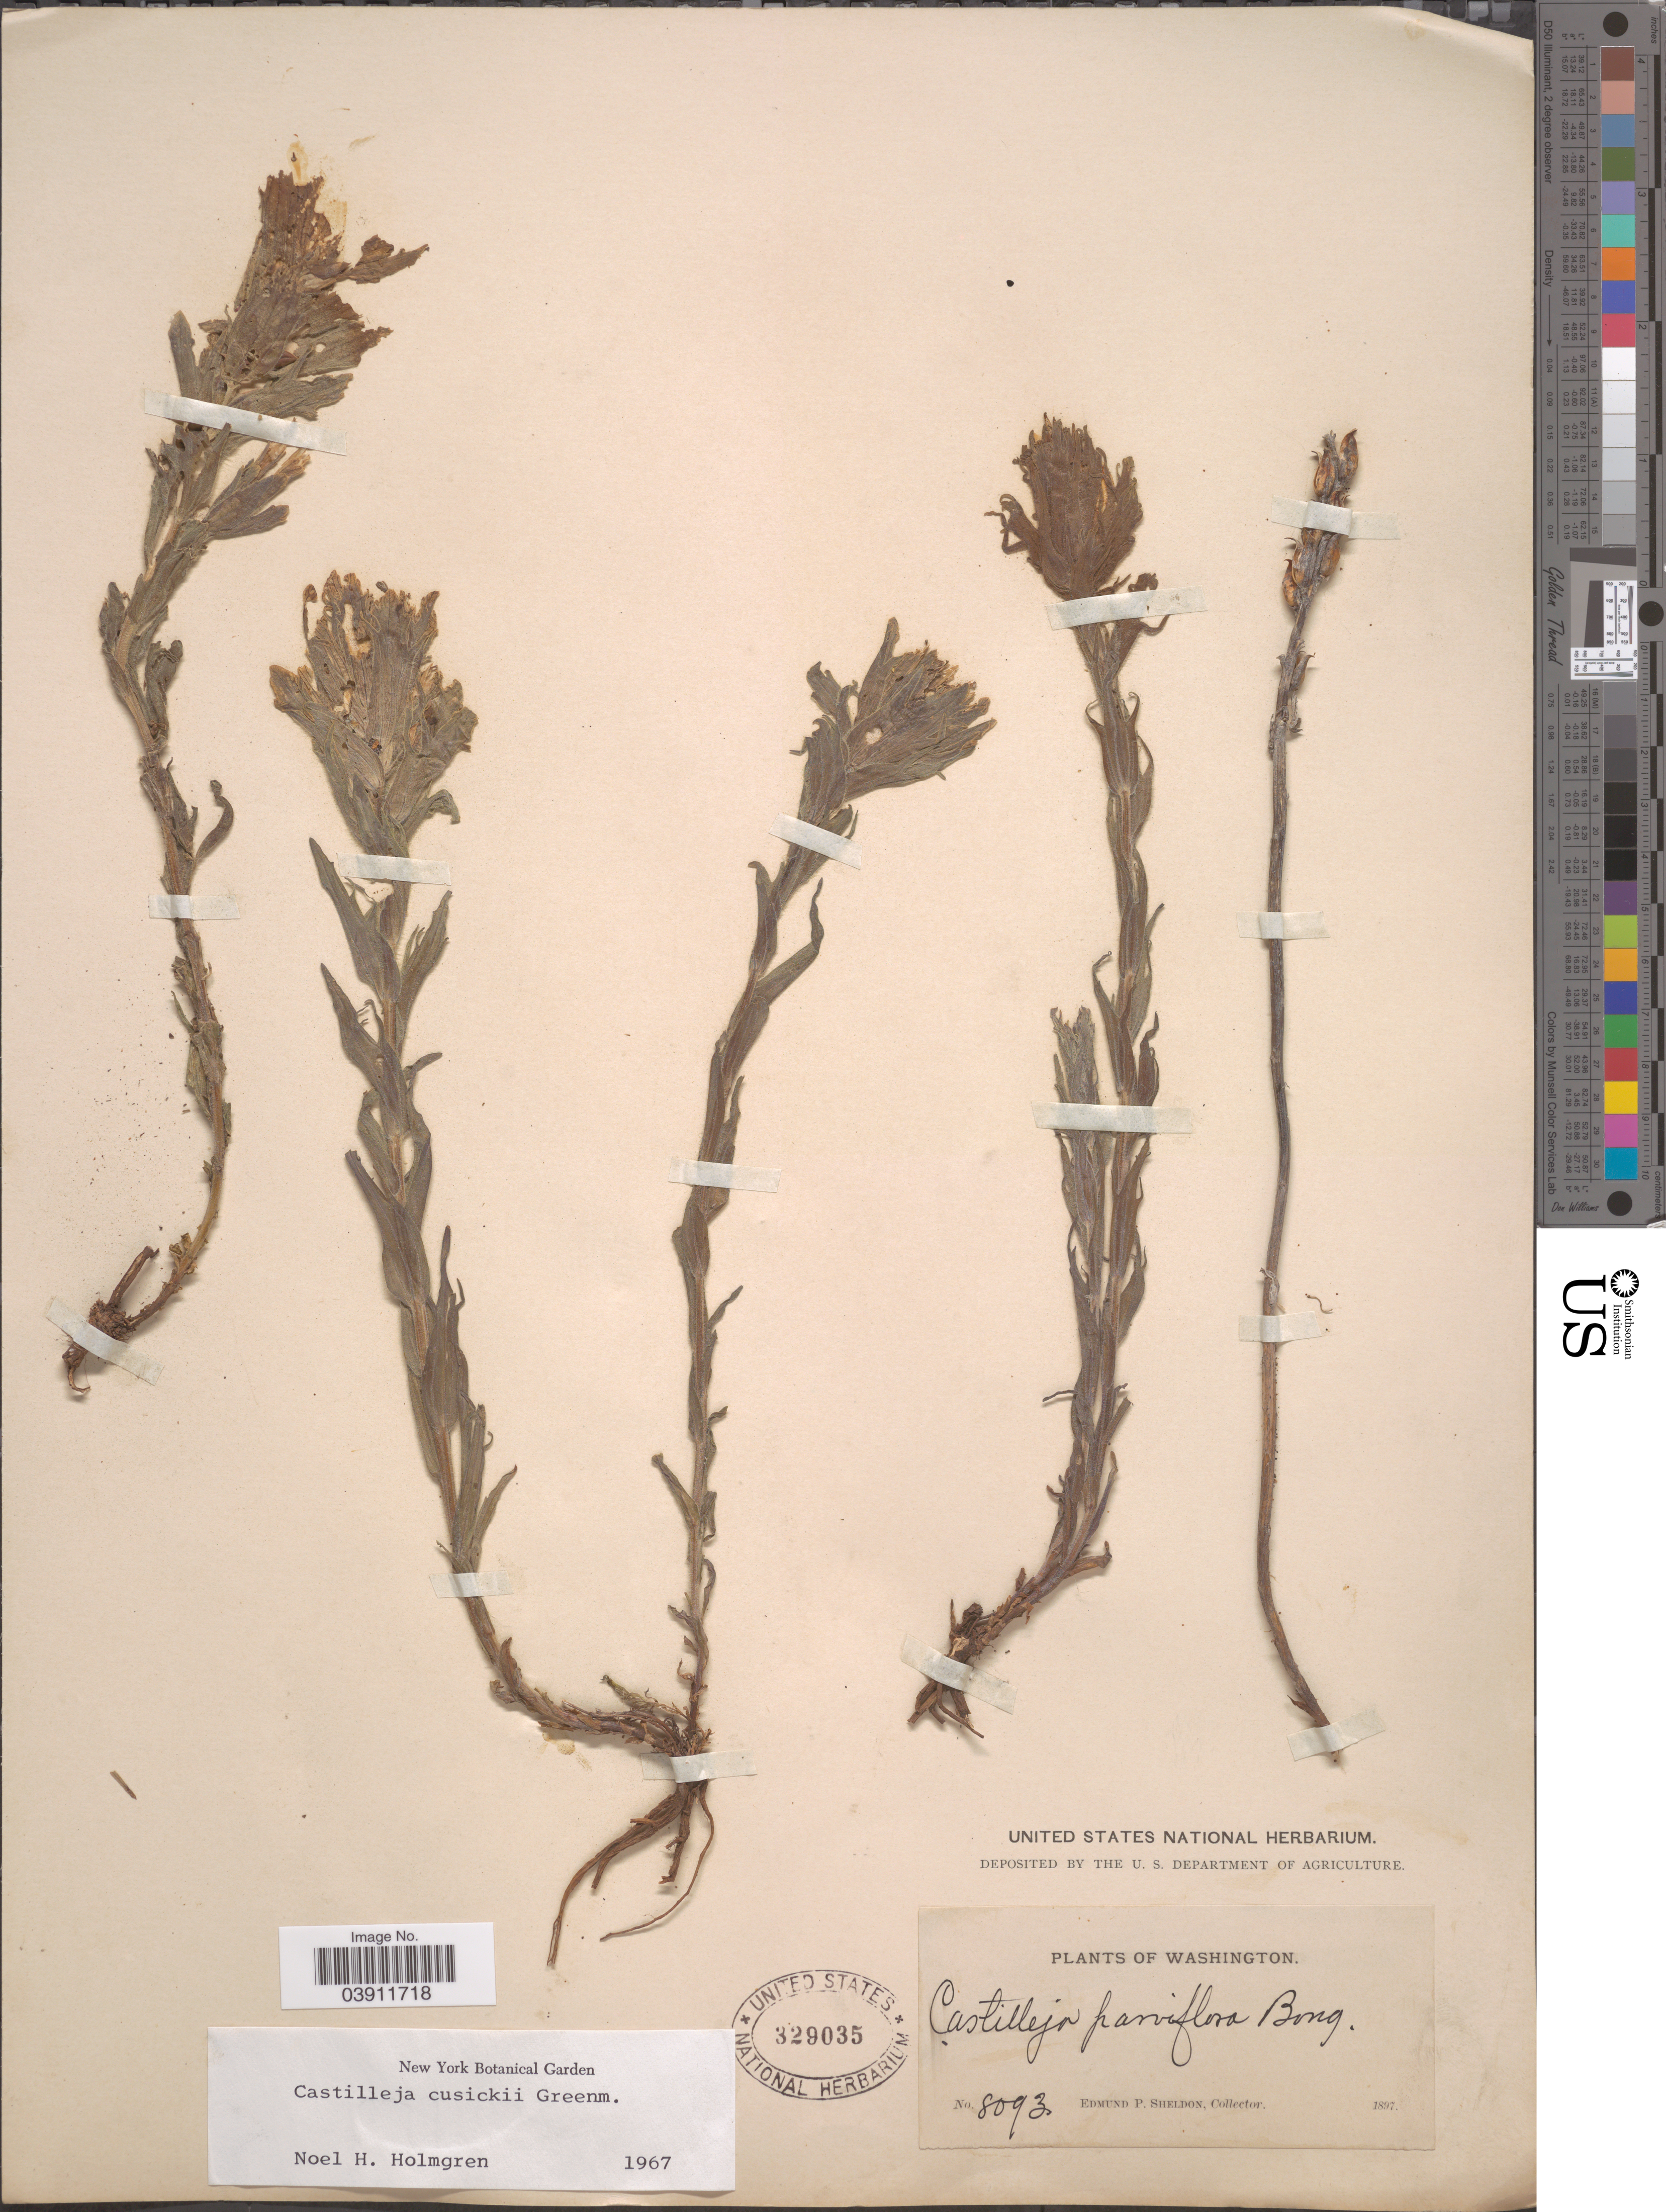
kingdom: Plantae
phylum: Tracheophyta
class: Magnoliopsida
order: Lamiales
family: Orobanchaceae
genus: Castilleja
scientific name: Castilleja cusickii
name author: Greenm.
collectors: E. P. Sheldon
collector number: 8093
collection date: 1897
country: United States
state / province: Washington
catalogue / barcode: US 329035